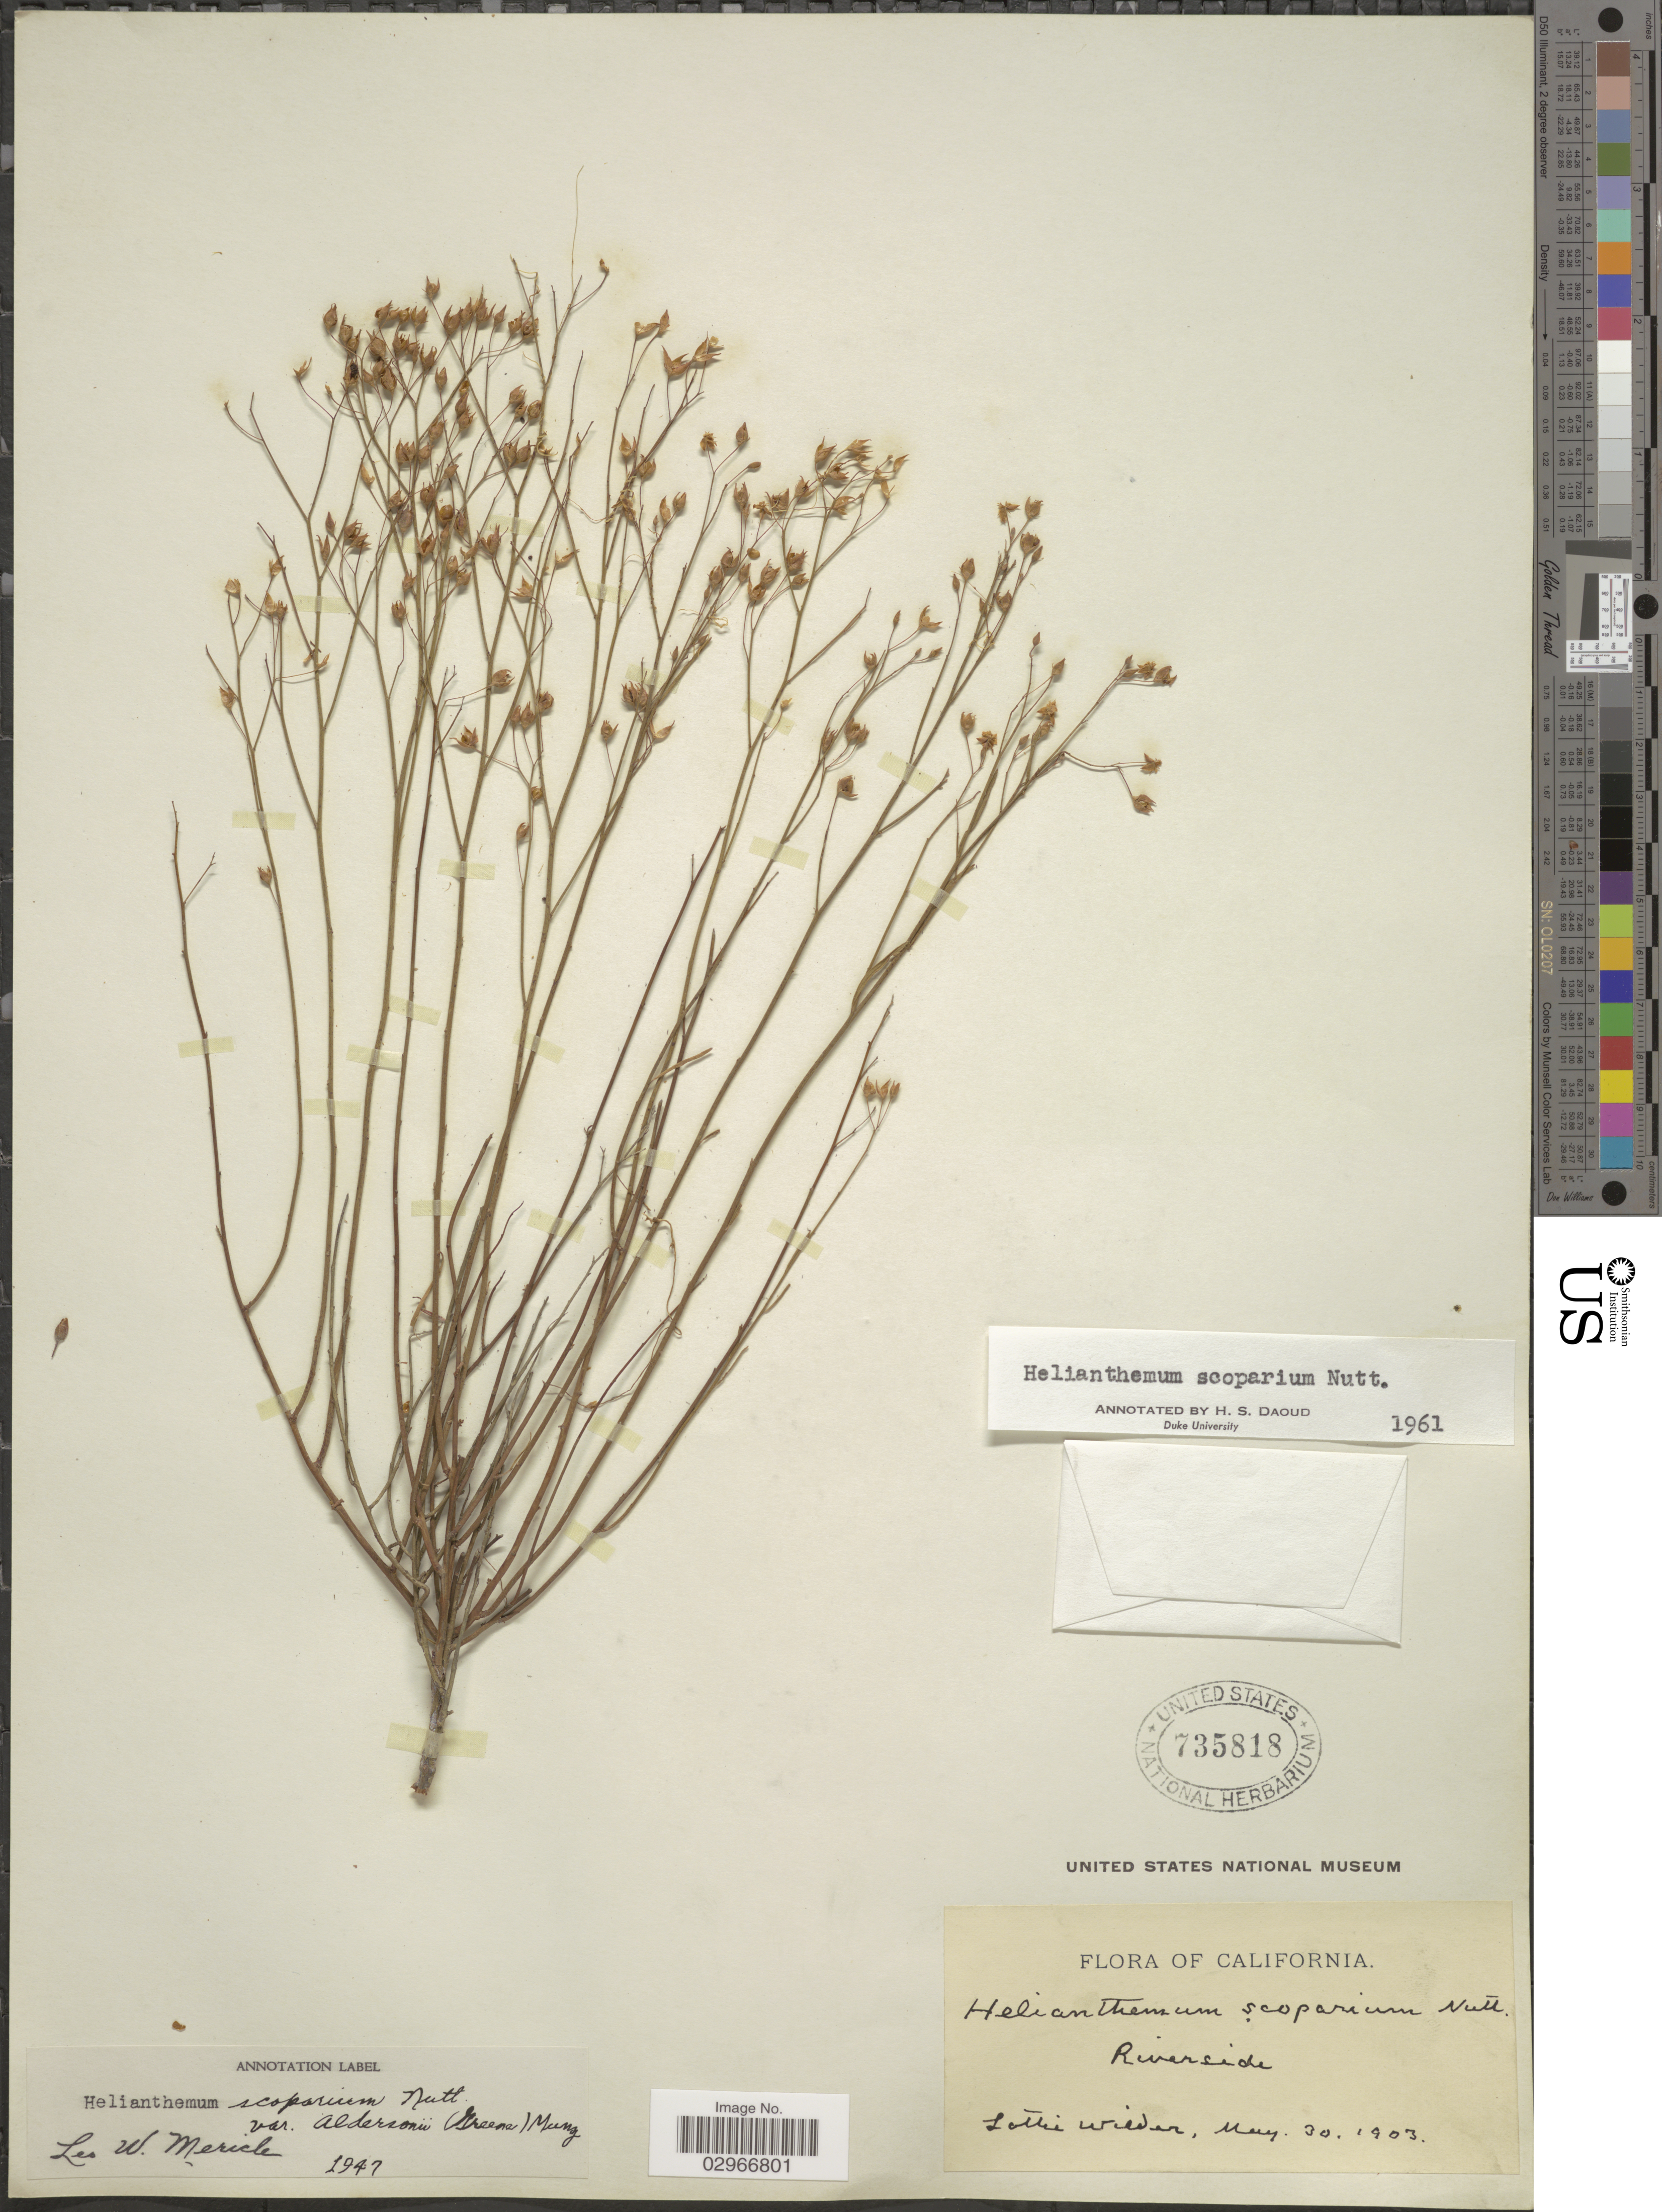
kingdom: Plantae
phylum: Tracheophyta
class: Magnoliopsida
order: Malvales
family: Cistaceae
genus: Helianthemum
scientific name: Helianthemum scoparium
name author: Nutt. ex Torr. & A. Gray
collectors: L. Wieder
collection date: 1903-05-30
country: United States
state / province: California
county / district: Riverside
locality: Riverside.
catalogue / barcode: US 735818